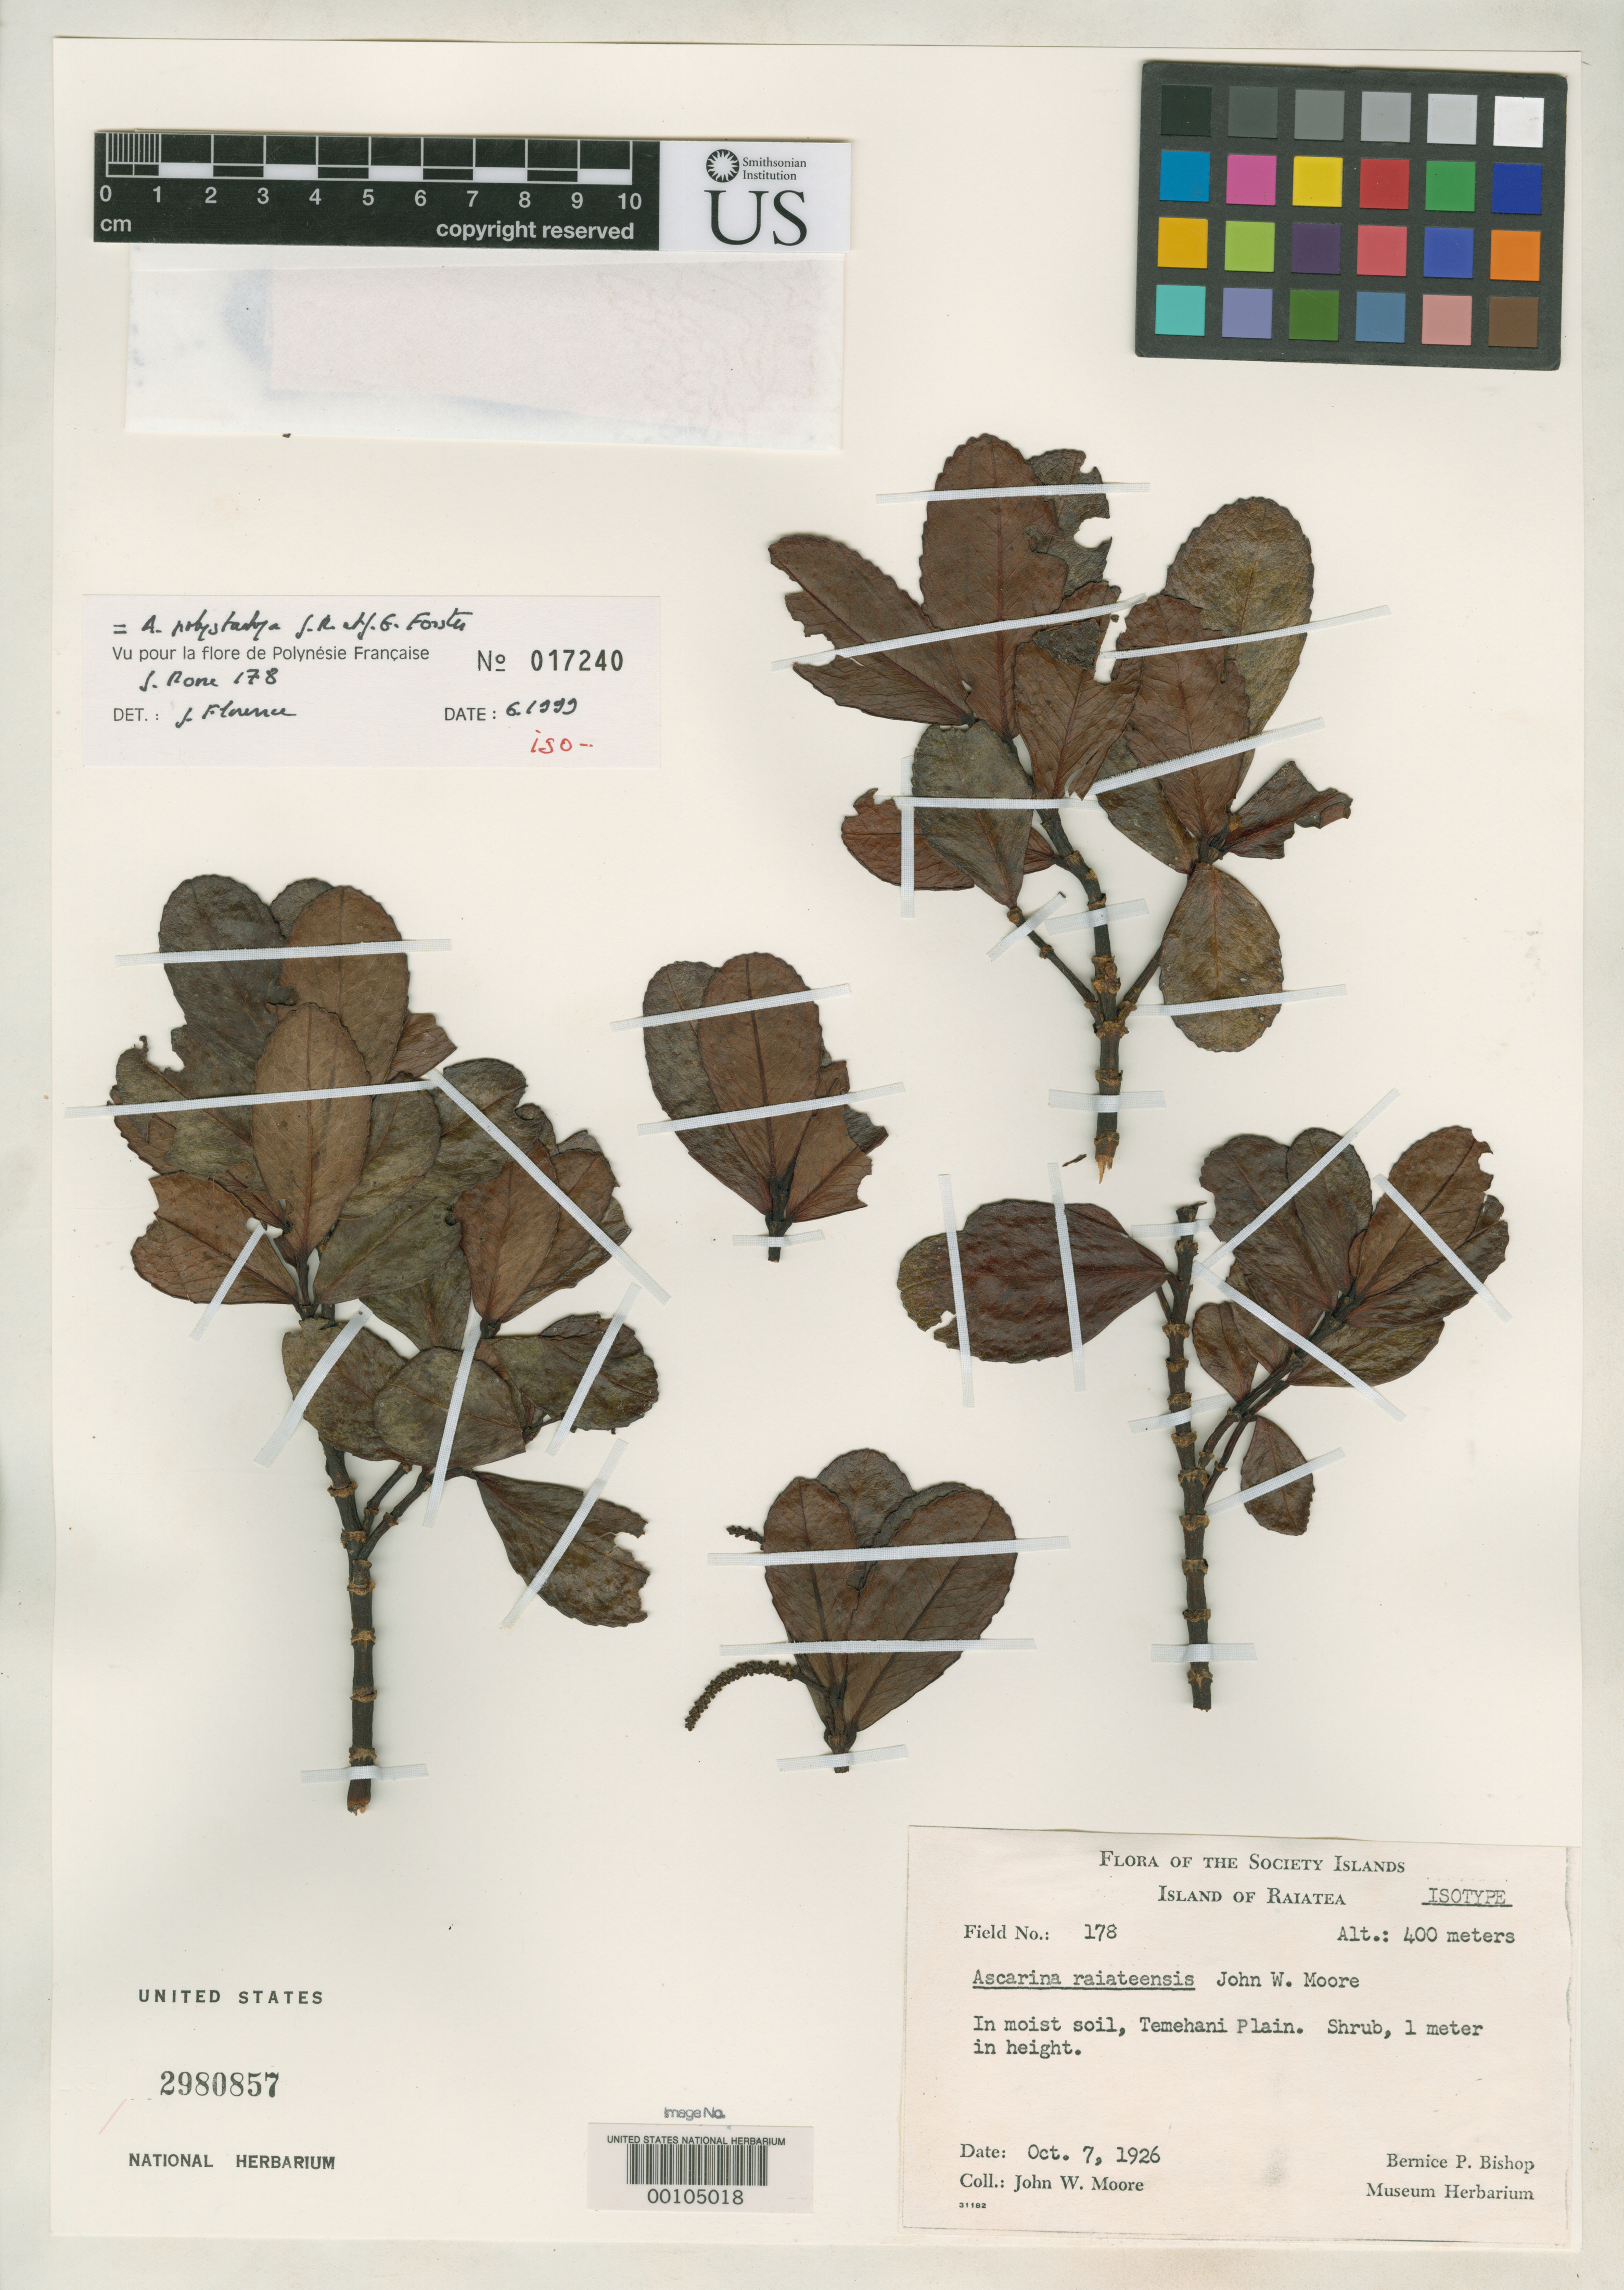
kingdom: Plantae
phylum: Tracheophyta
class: Magnoliopsida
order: Chloranthales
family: Chloranthaceae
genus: Ascarina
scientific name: Ascarina raiateensis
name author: J.W. Moore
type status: Isotype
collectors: J. W. Moore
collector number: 178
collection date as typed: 07 Oct 1926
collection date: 1926-10-07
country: French Polynesia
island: Raiatea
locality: Temehani plain [= Plateau de Temehani?]. [Society Is.]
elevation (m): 400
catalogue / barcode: US 2980857